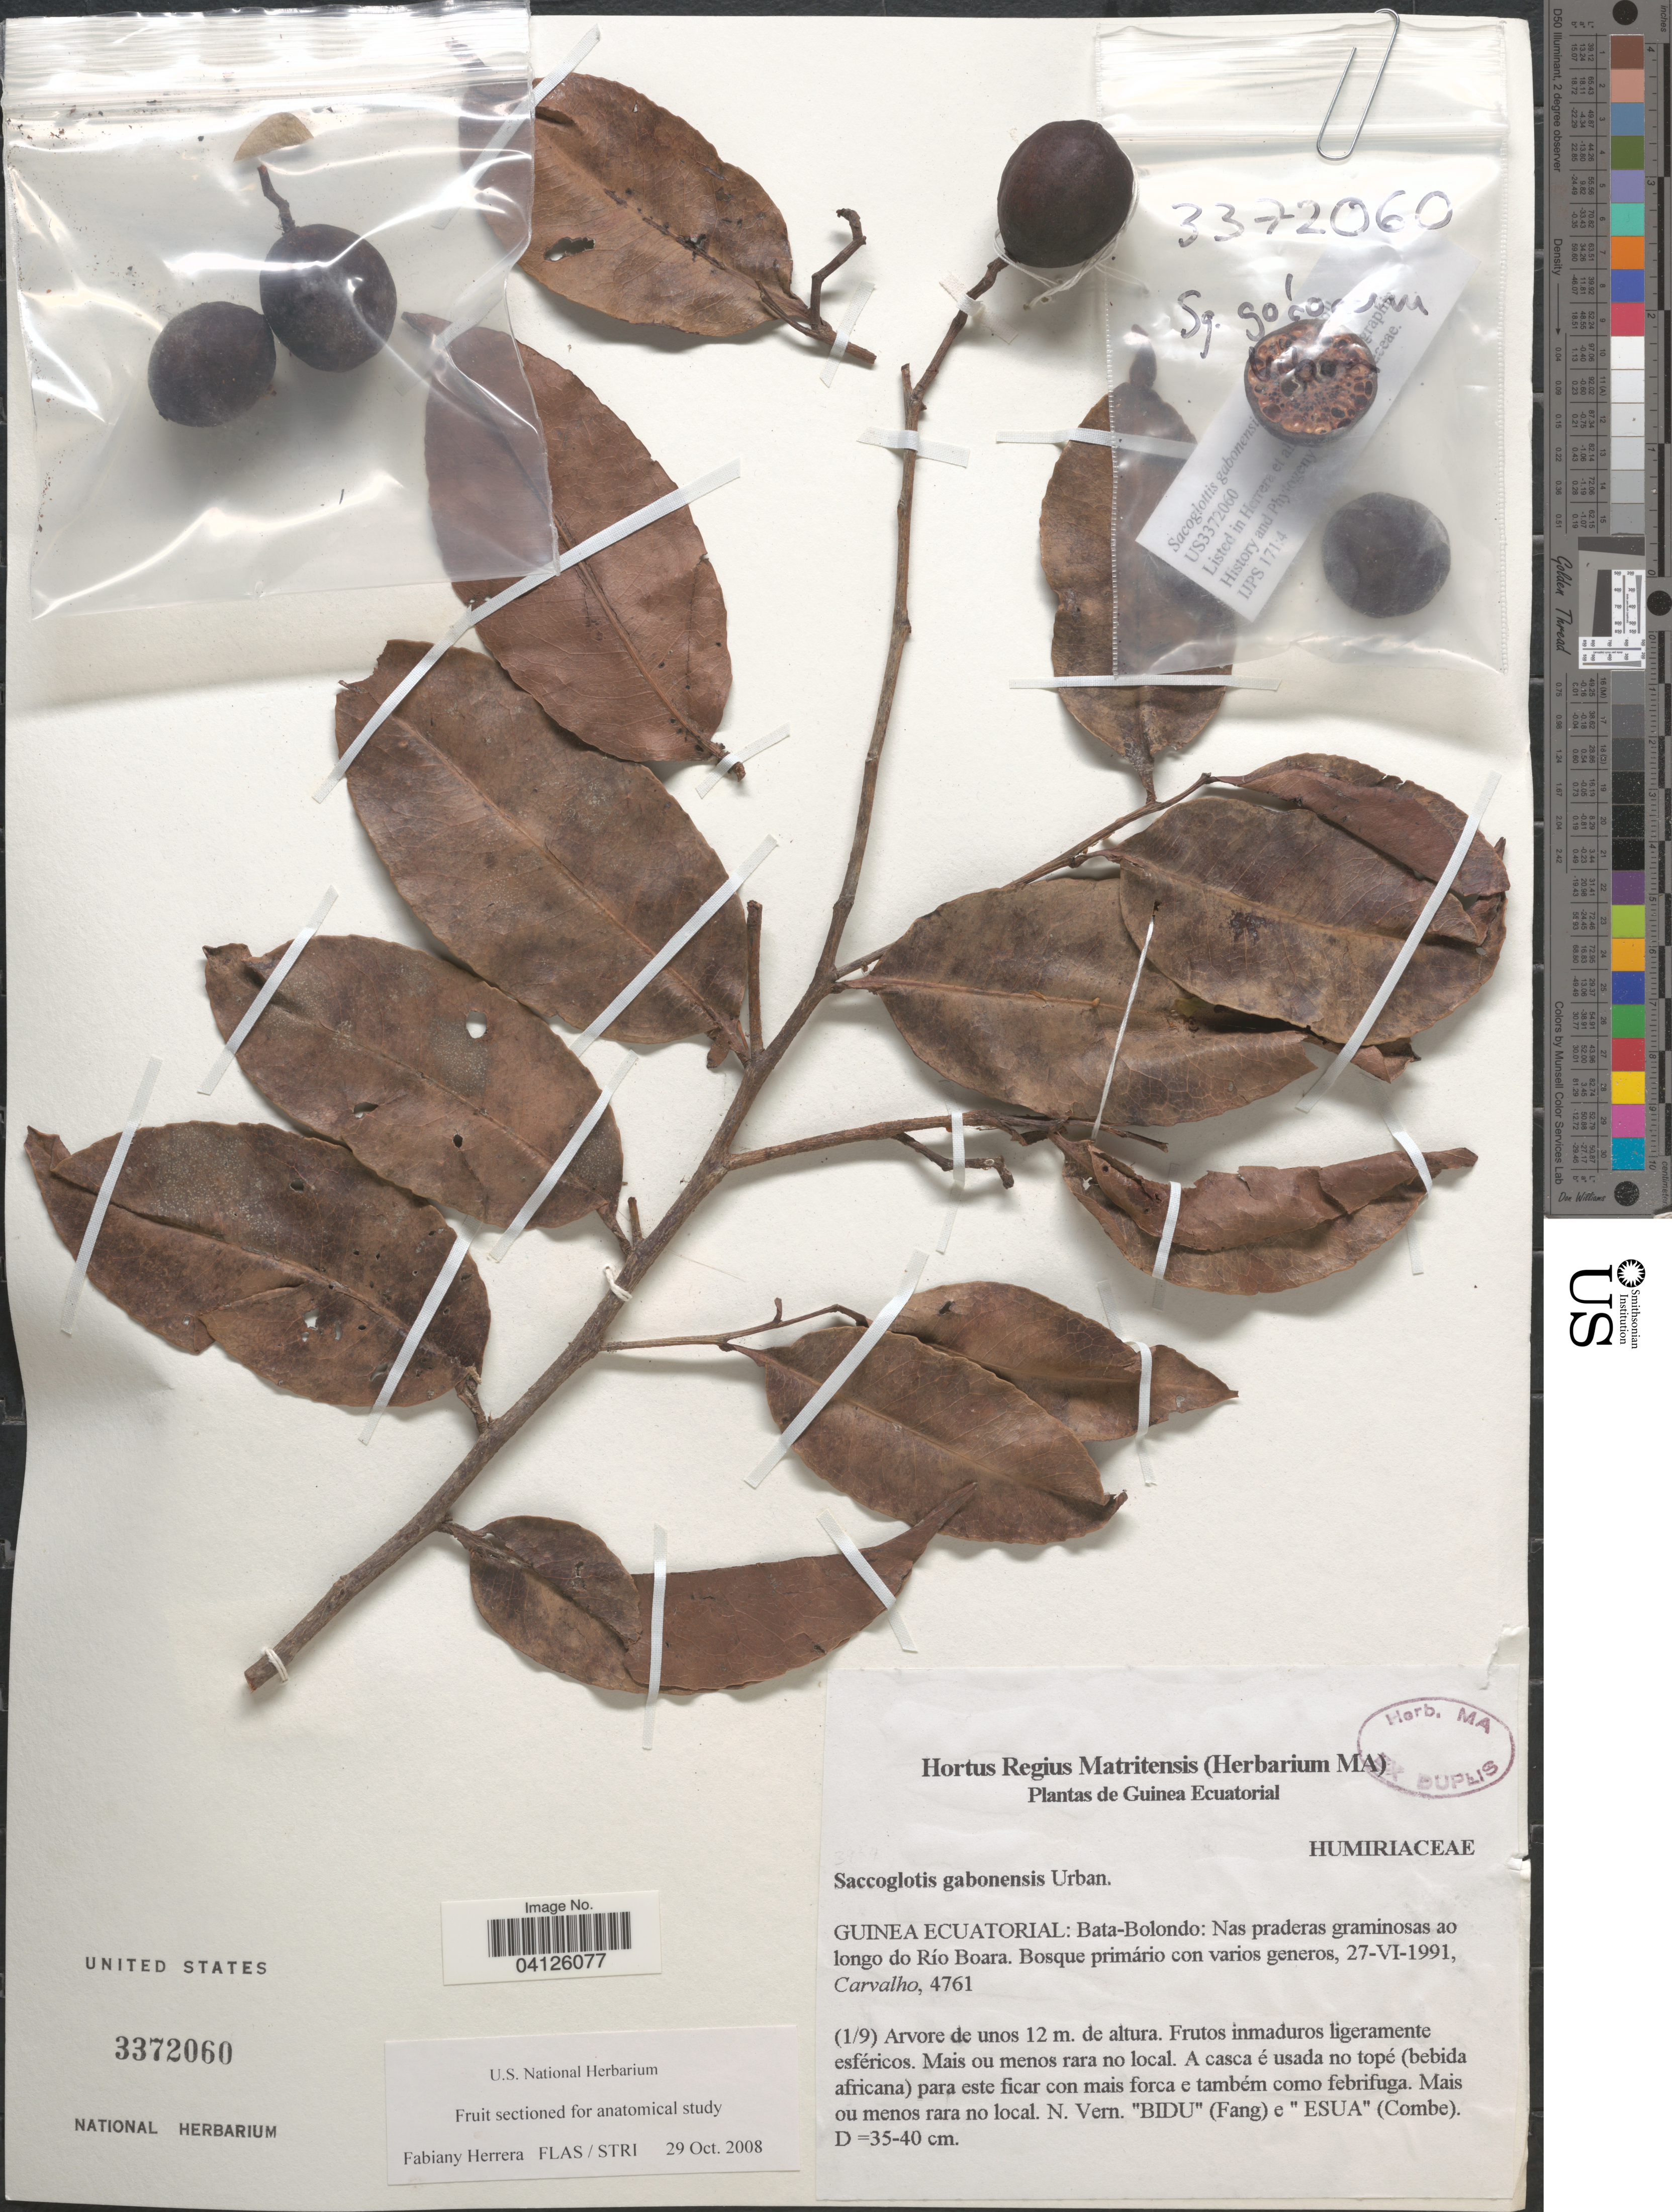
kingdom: Plantae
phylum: Tracheophyta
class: Magnoliopsida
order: Malpighiales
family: Humiriaceae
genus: Sacoglottis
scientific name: Sacoglottis gabonensis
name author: (Baill.) Urb.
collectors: Carvalho, --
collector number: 4761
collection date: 1991-06-27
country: Equatorial Guinea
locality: Guinea Ecuatorial: Bata-Bolondo: Nas praderas graminosas ao longo do Río Boara.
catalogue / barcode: US 3372060